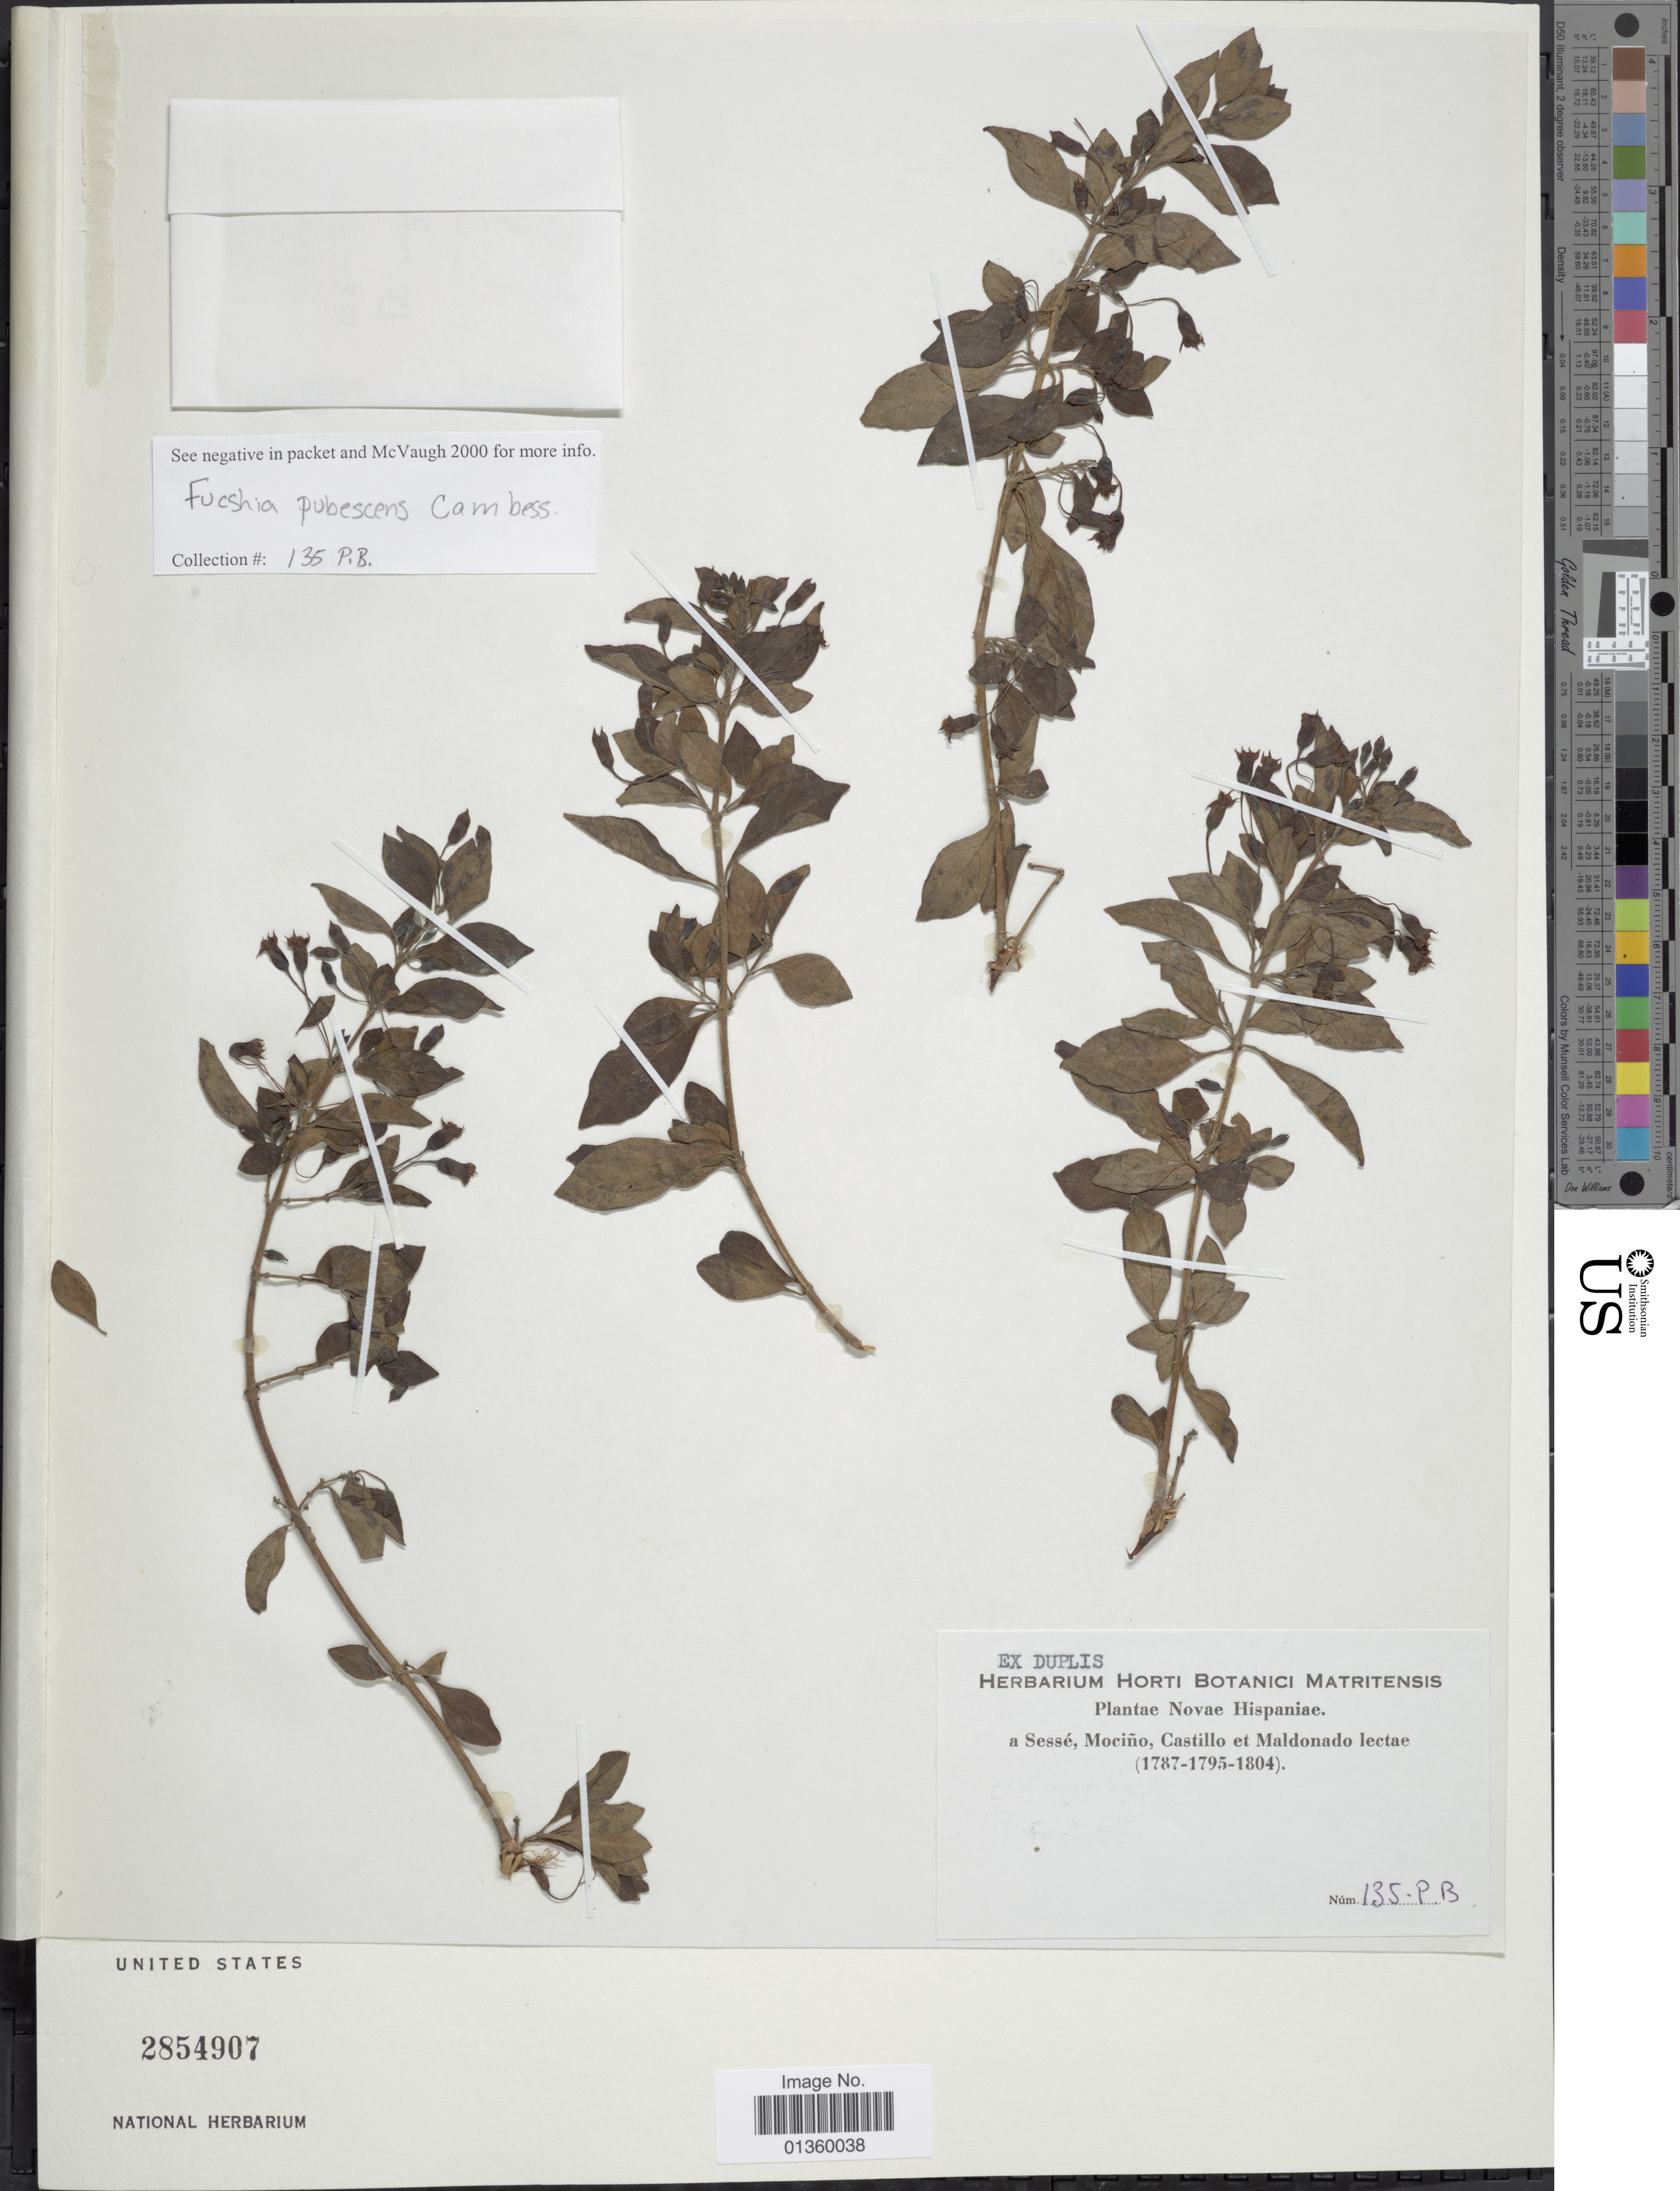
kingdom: Plantae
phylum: Tracheophyta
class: Magnoliopsida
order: Myrtales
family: Onagraceae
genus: Fuchsia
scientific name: Fuchsia regia subsp. reitzii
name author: P.E. Berry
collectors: Sessé, --, Mociño, Castillo, -- & A. Maldonado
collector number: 135PB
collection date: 1787/1804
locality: Novae Hispaniae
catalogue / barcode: US 2854907